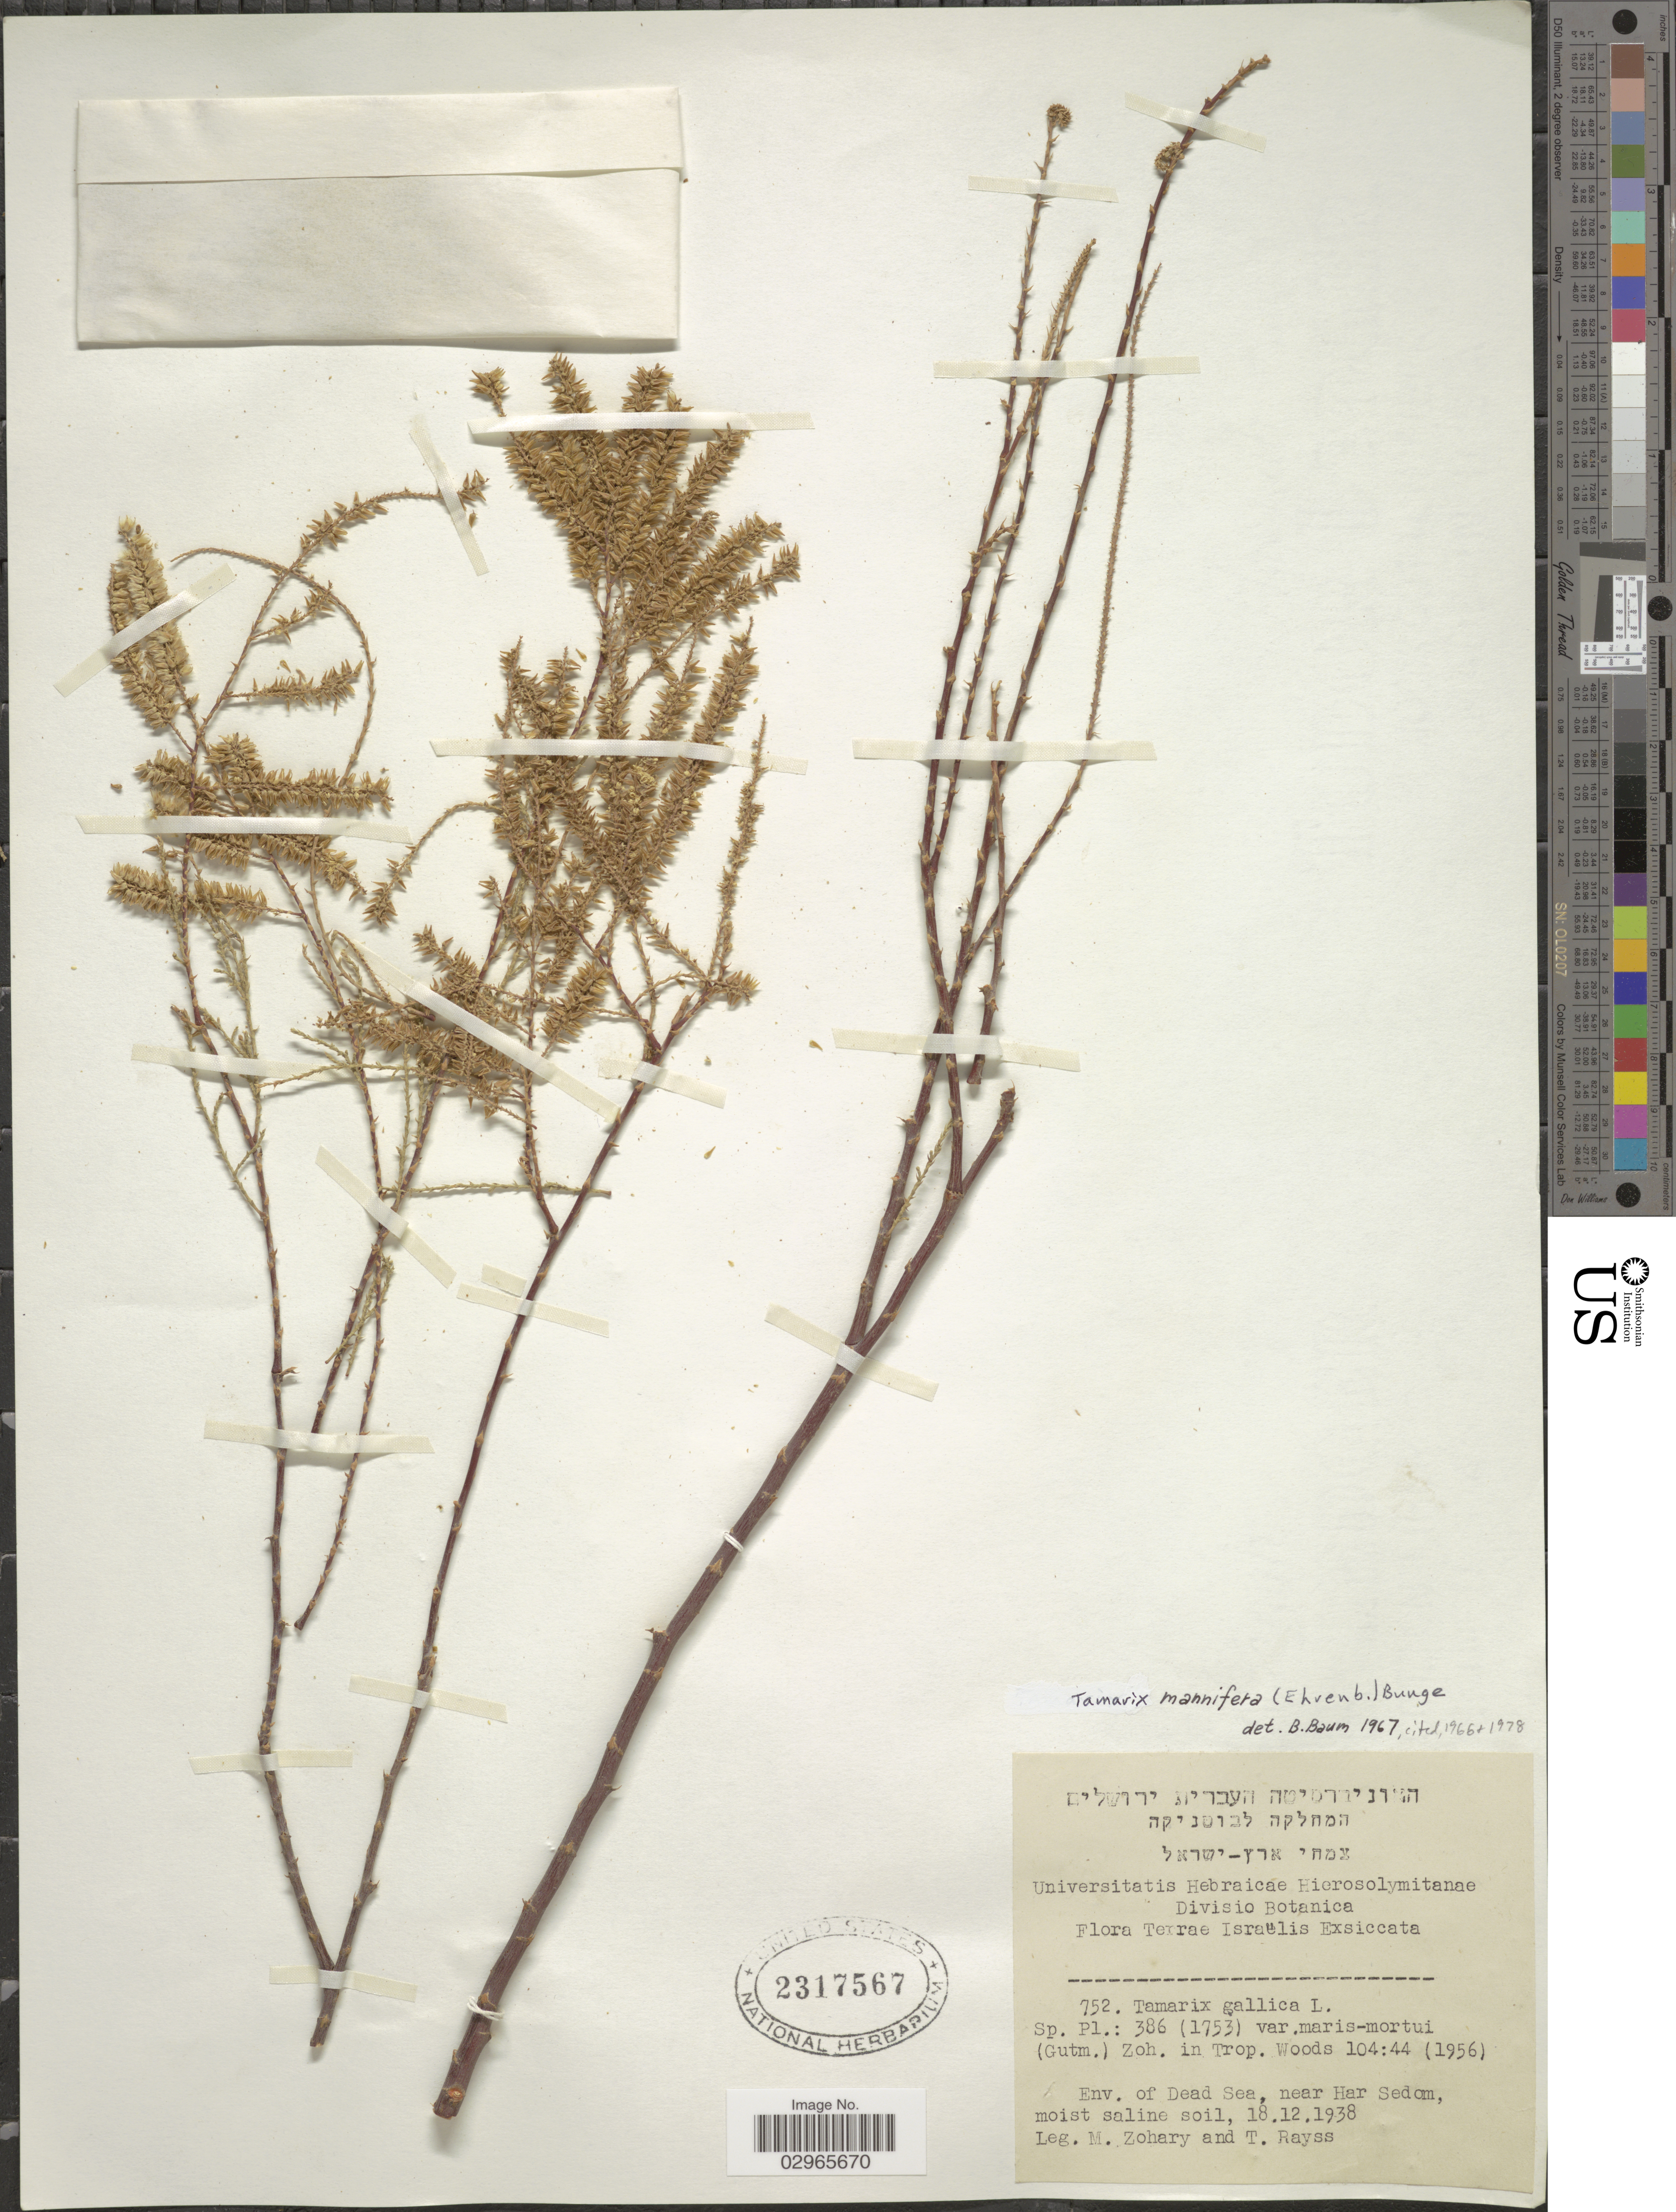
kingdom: Plantae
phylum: Tracheophyta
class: Magnoliopsida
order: Caryophyllales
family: Tamaricaceae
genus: Tamarix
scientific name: Tamarix mannifera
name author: Ehrenb. ex Bunge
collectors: M. Zohary & T. Rayss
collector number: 752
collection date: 1938-12-18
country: Israel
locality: Terrae Israëlis. Env. of Dead Sea, near Har Sedom, moist saline soil.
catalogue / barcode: US 2317567